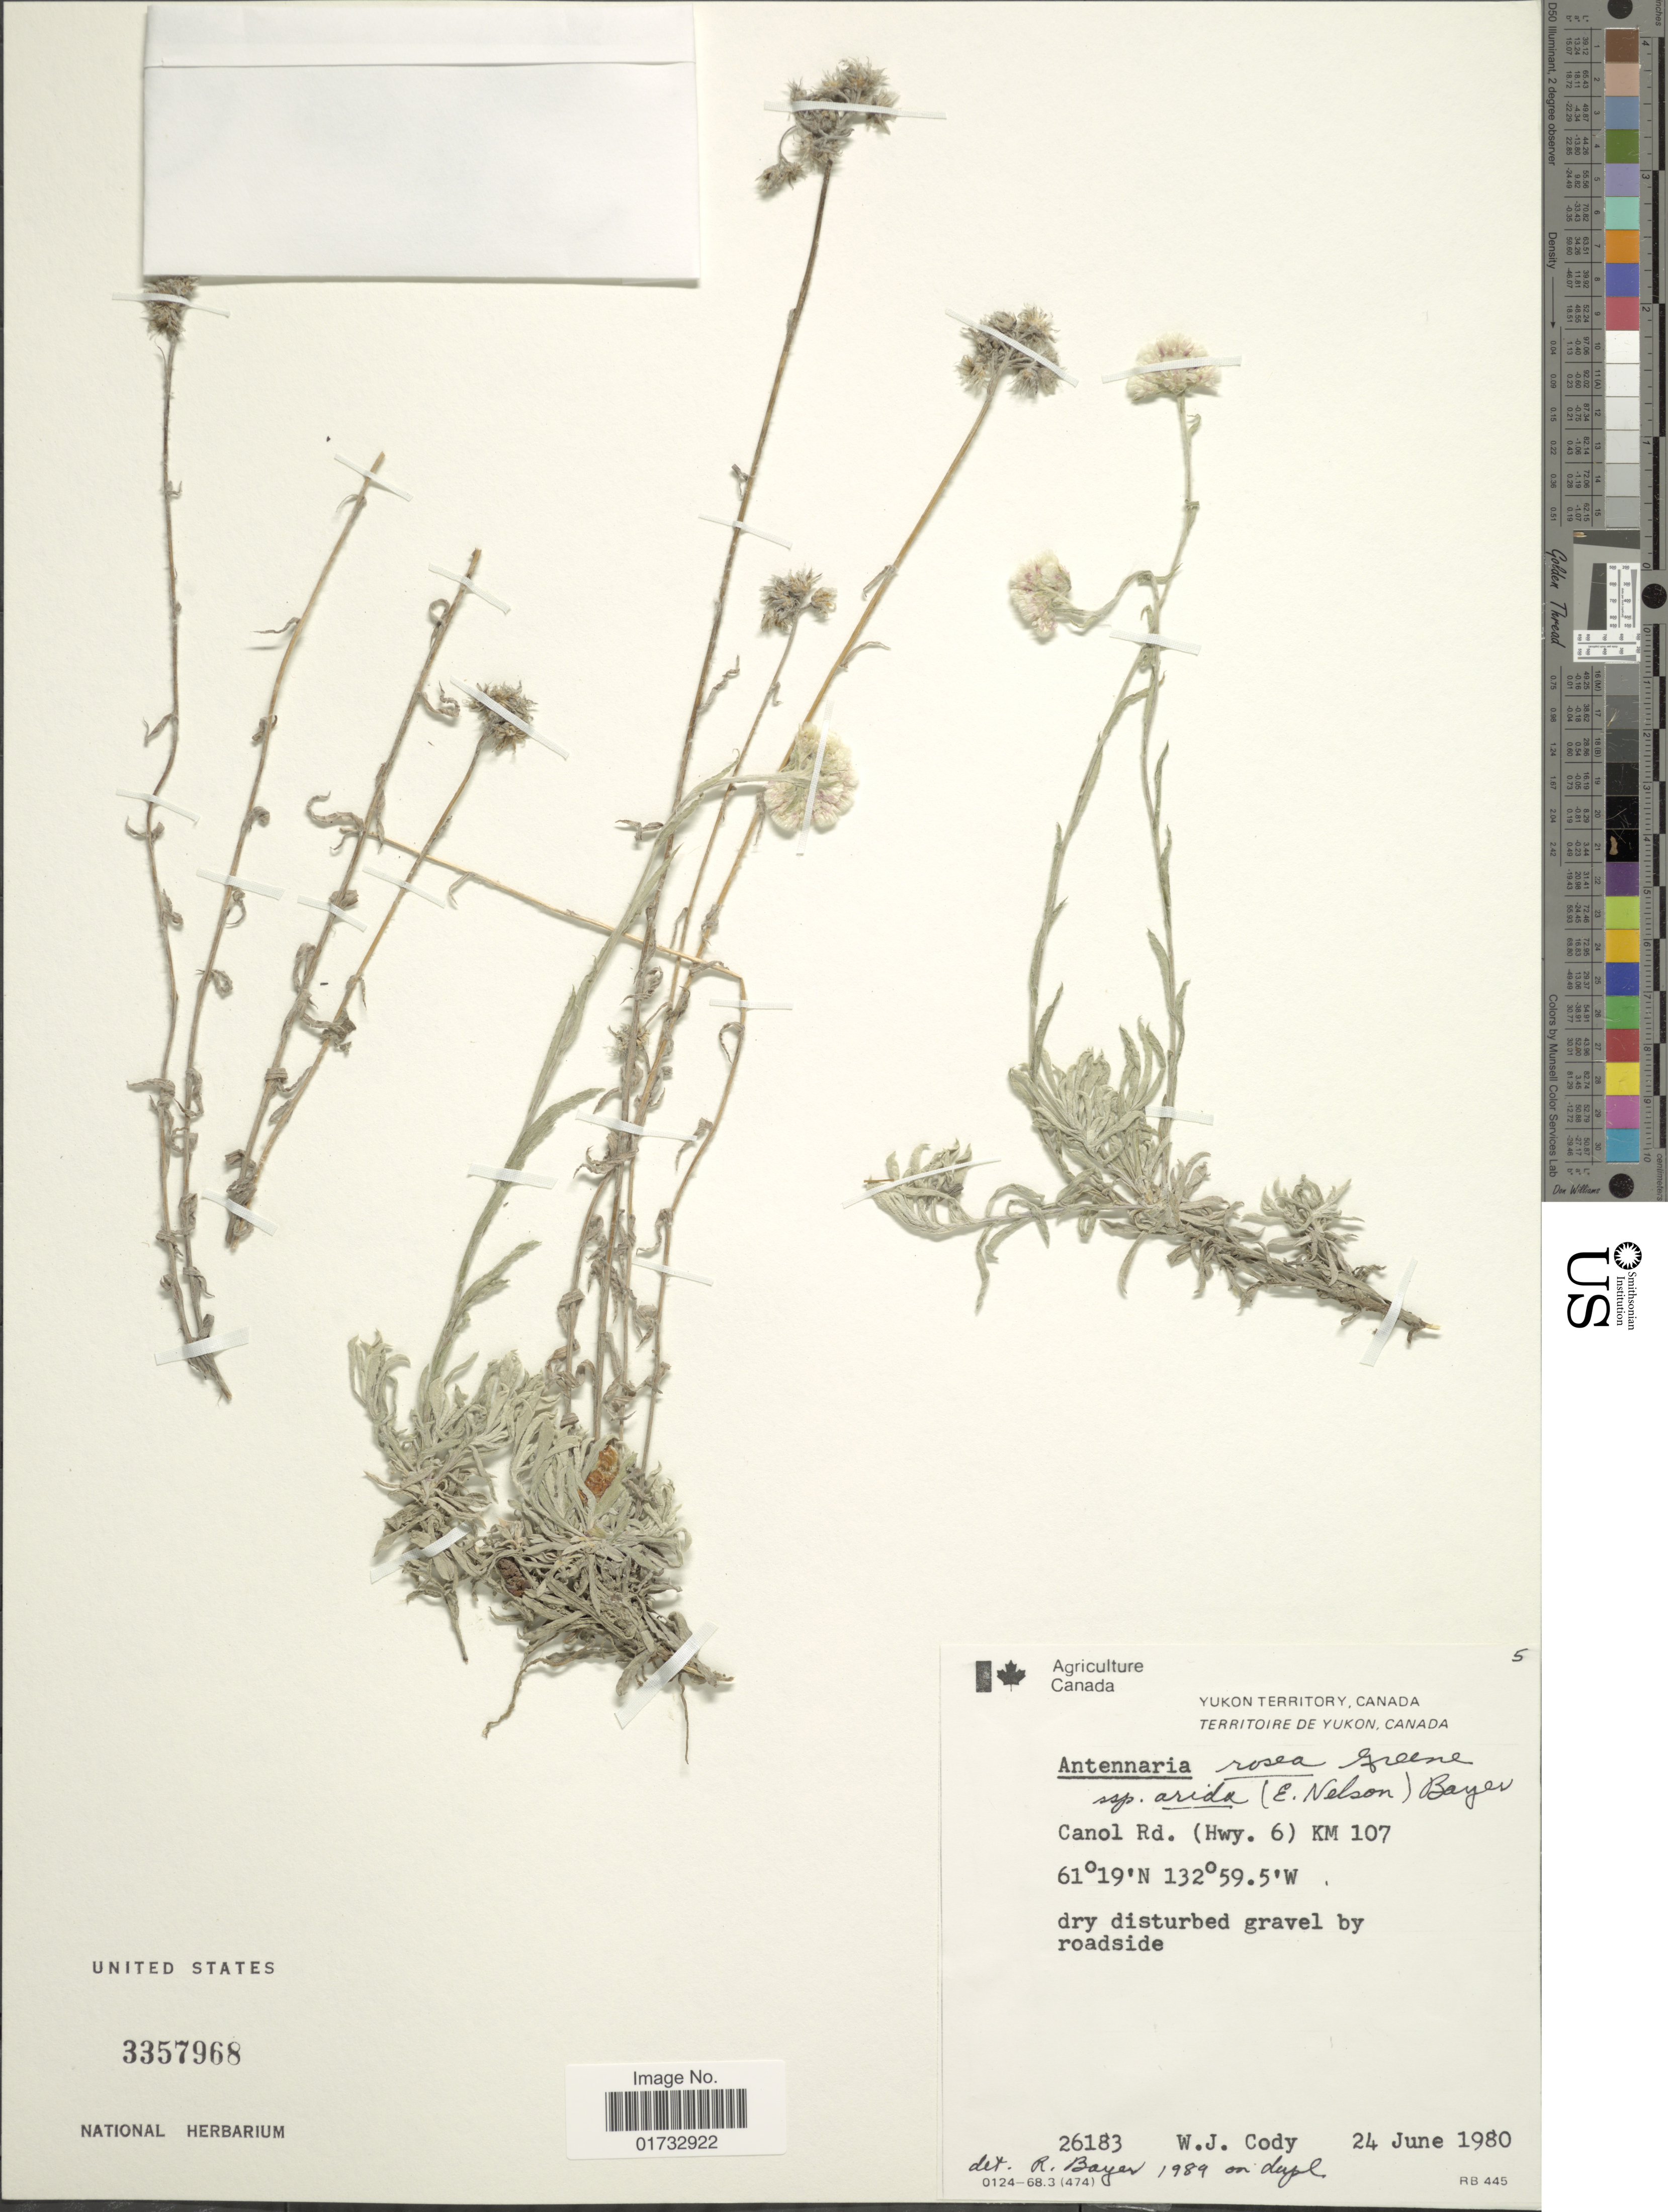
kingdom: Plantae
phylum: Tracheophyta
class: Magnoliopsida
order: Asterales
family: Asteraceae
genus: Antennaria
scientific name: Antennaria rosea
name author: Greene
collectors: W. Cody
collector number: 26183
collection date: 1980-06-24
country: Canada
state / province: Yukon Territory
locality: Canol Rd. (Hwy.6) KM 107, dry disturbed gravel by roadside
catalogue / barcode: US 3357968